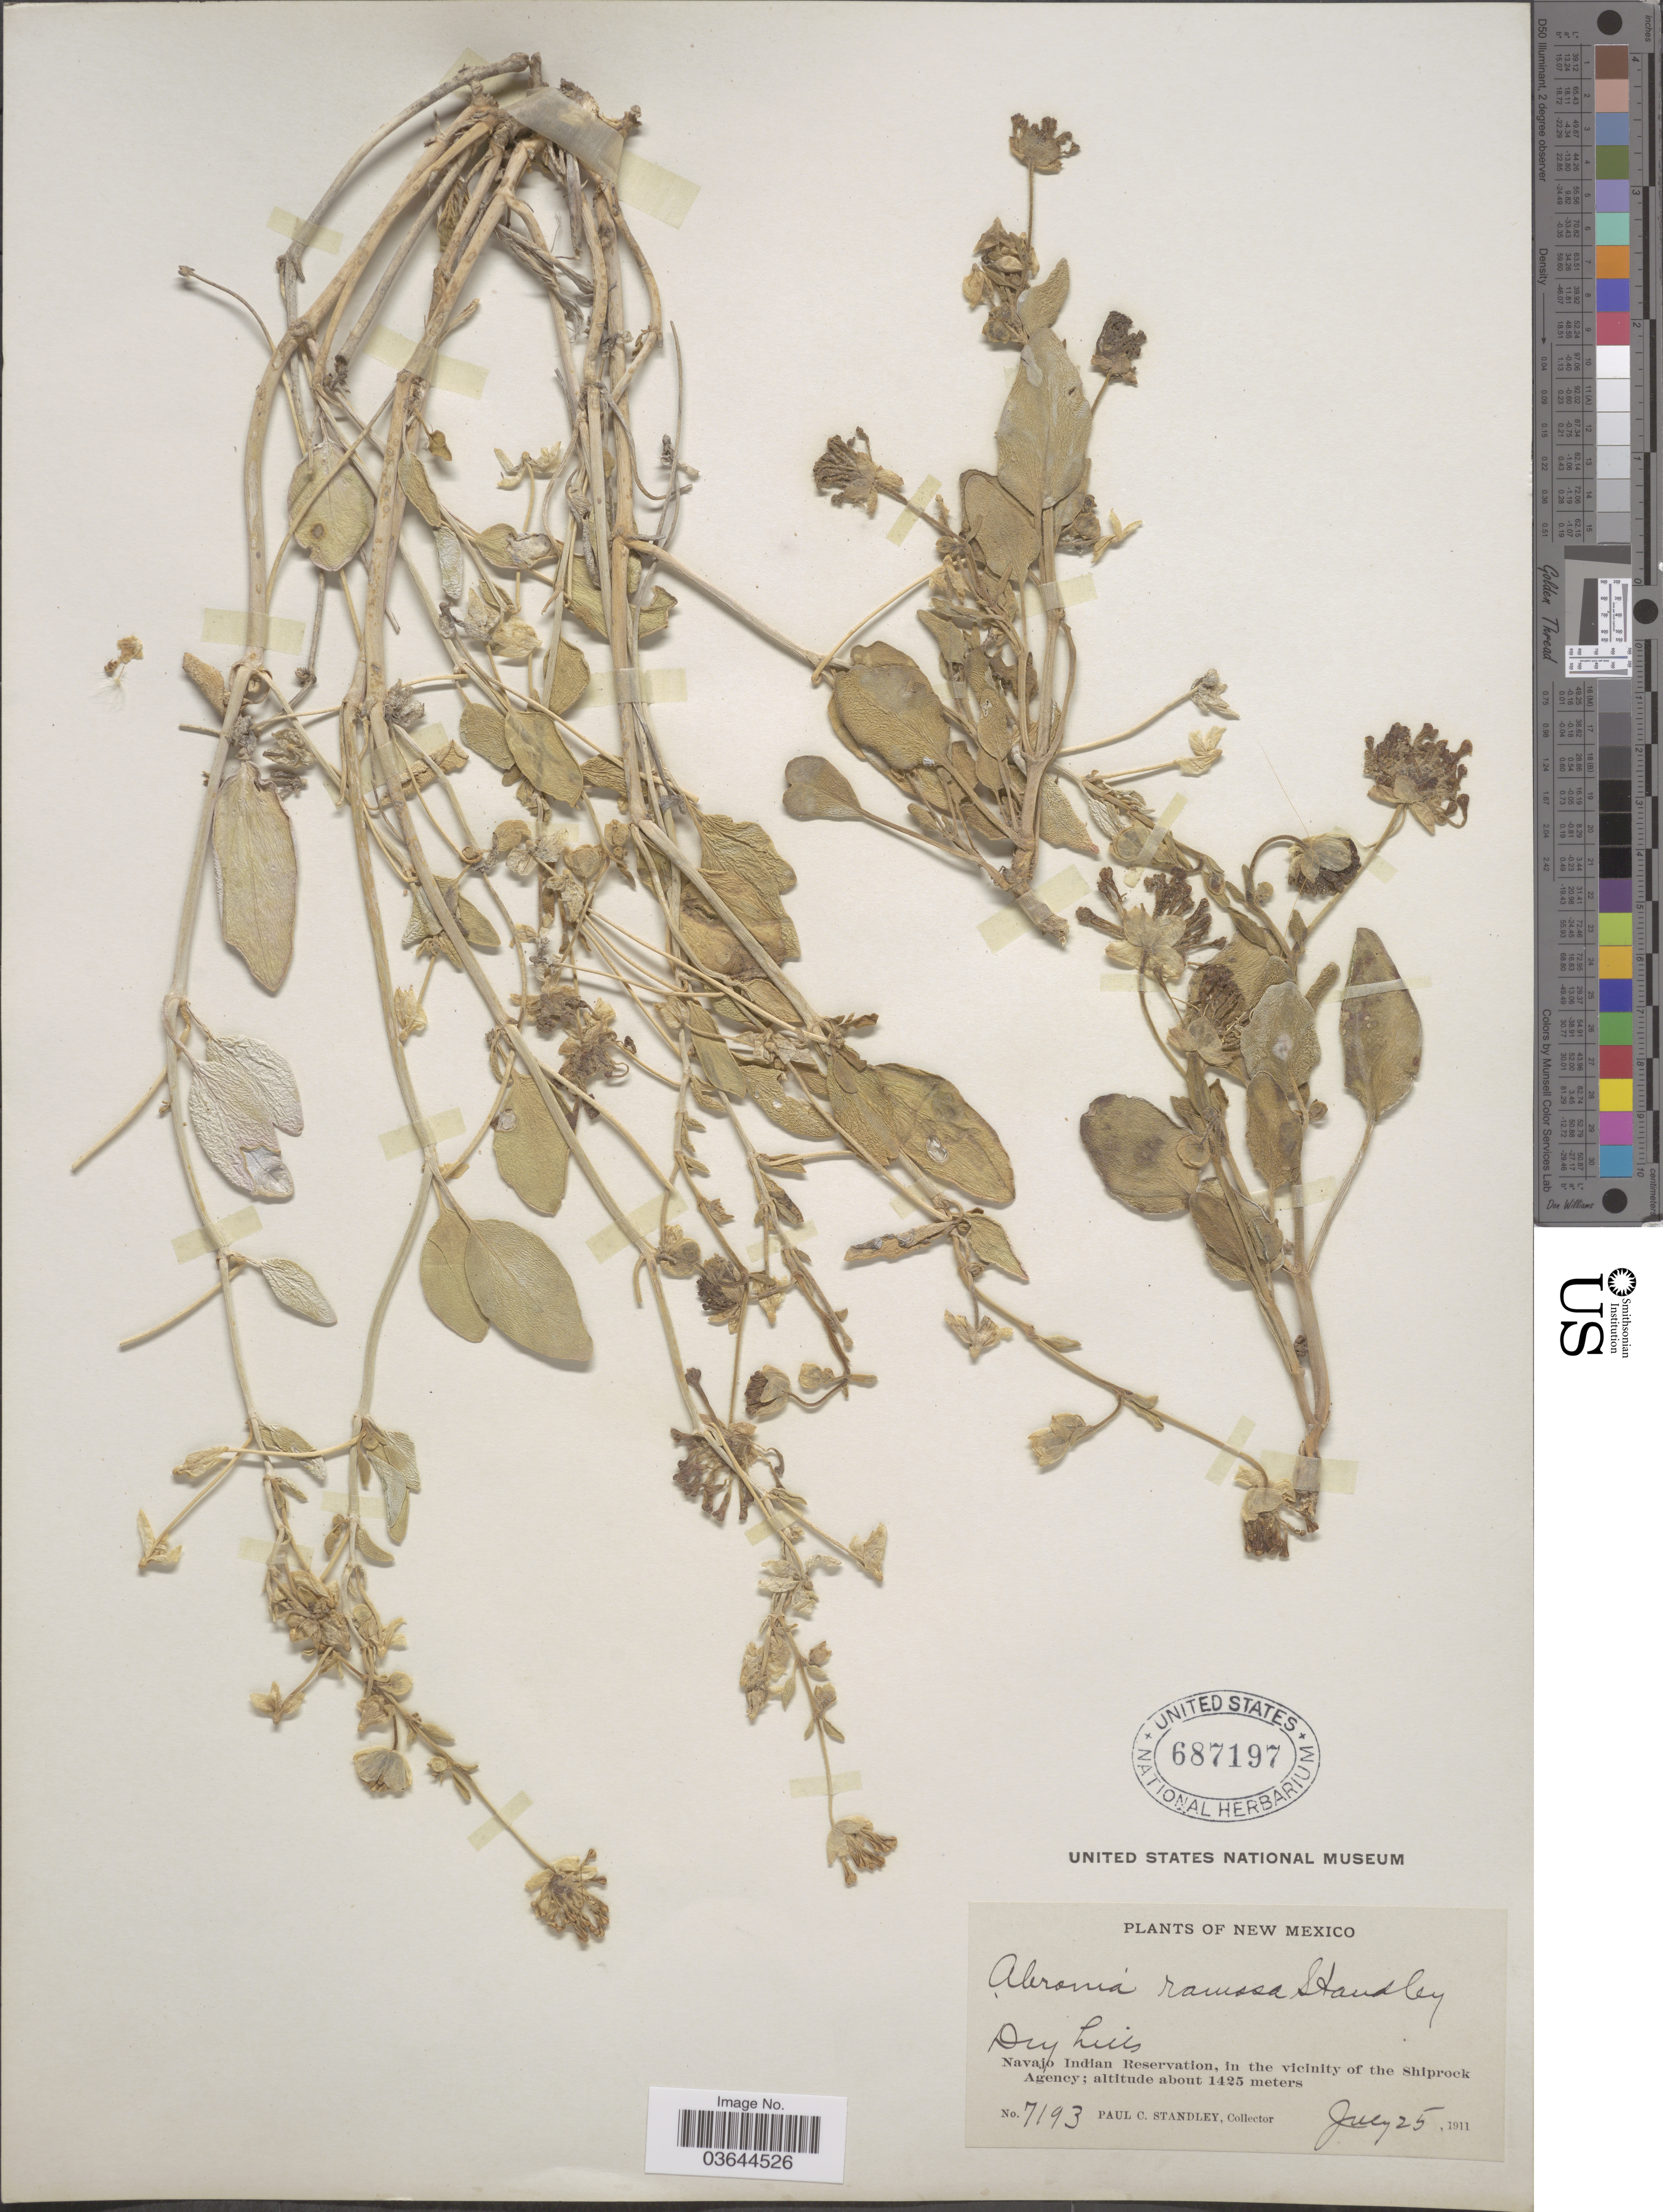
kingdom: Plantae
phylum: Tracheophyta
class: Magnoliopsida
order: Caryophyllales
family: Nyctaginaceae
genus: Abronia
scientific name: Abronia elliptica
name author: A. Nelson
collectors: P. C. Standley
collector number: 7193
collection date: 1911-07-25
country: United States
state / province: New Mexico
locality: Navajo Indian Reservation, in the vicinity of the Shiprock Agency.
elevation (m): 1425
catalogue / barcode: US 687197